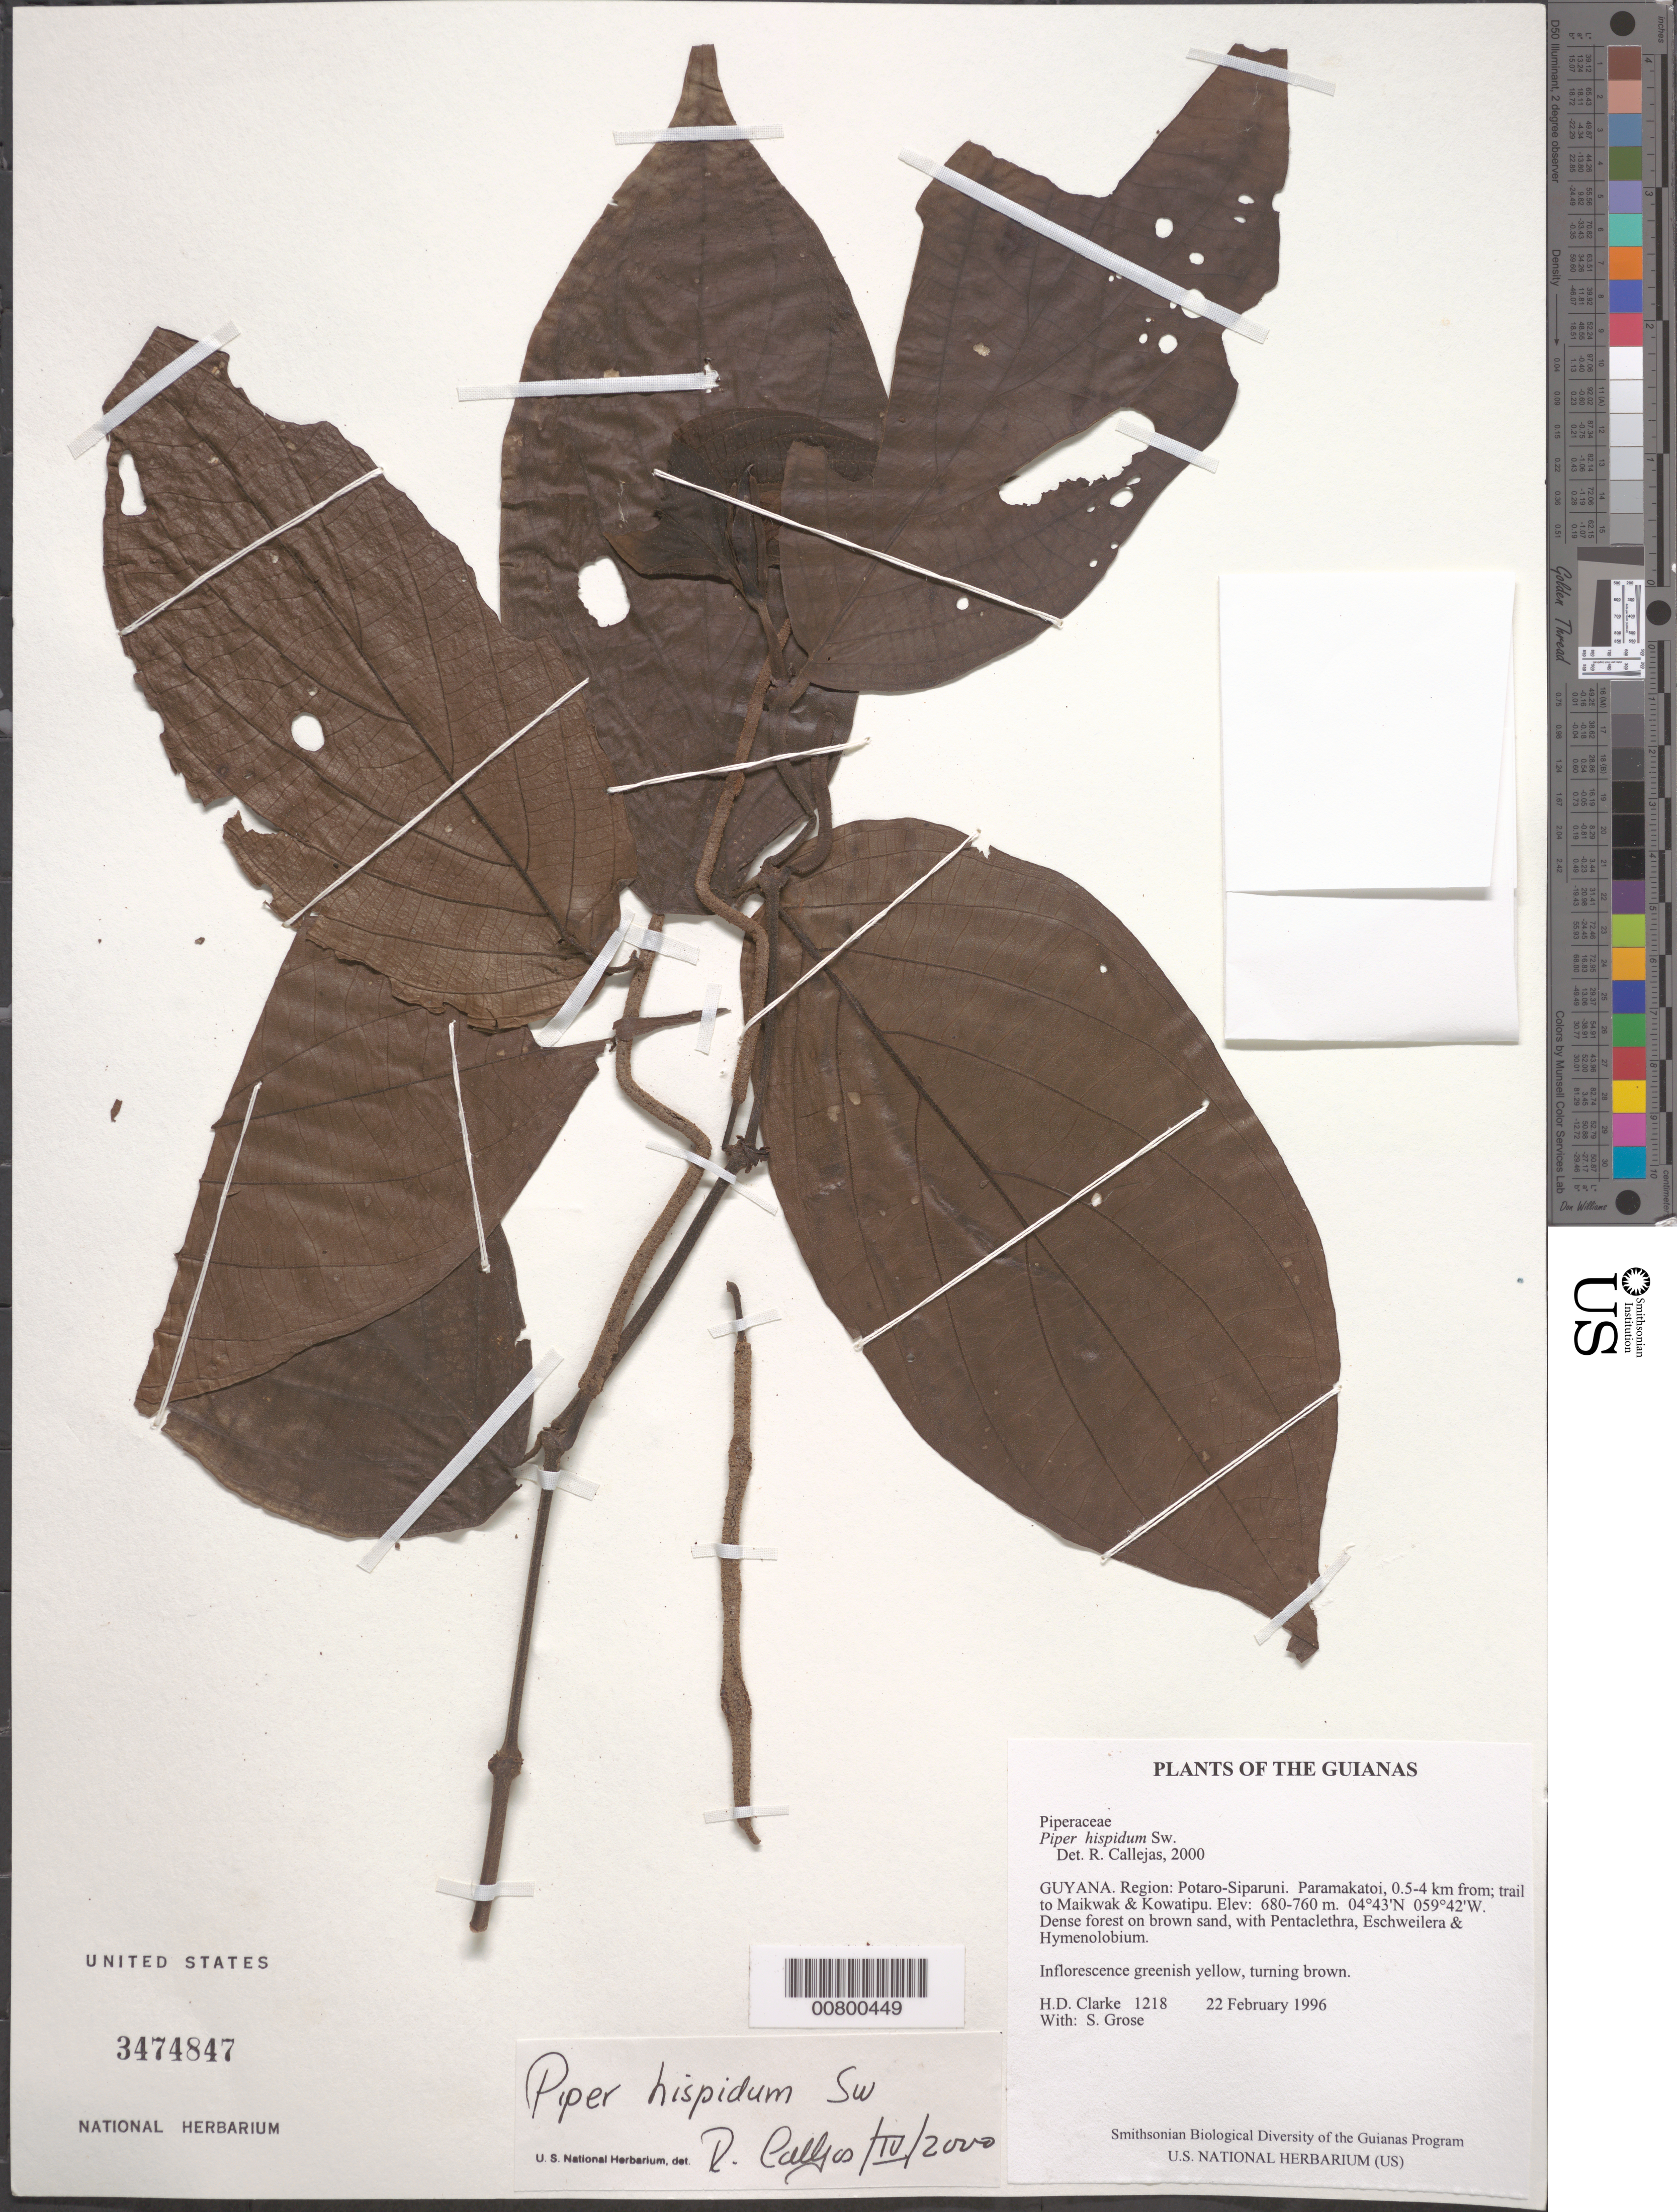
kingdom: Plantae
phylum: Tracheophyta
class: Magnoliopsida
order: Piperales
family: Piperaceae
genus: Piper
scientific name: Piper hispidum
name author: Sw.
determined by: Callejas, Ricardo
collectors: H. D. Clarke & S. Grose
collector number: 1218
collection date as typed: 22 February 1996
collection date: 1996-02-22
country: Guyana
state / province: Potaro-Siparuni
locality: Paramakatoi, 0.5-4 km from; trail to Maikwak & Kowatipu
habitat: Dense forest on brown sand, with Pentaclethra, Eschweilera & Hymenolobium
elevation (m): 680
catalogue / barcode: US 3474847